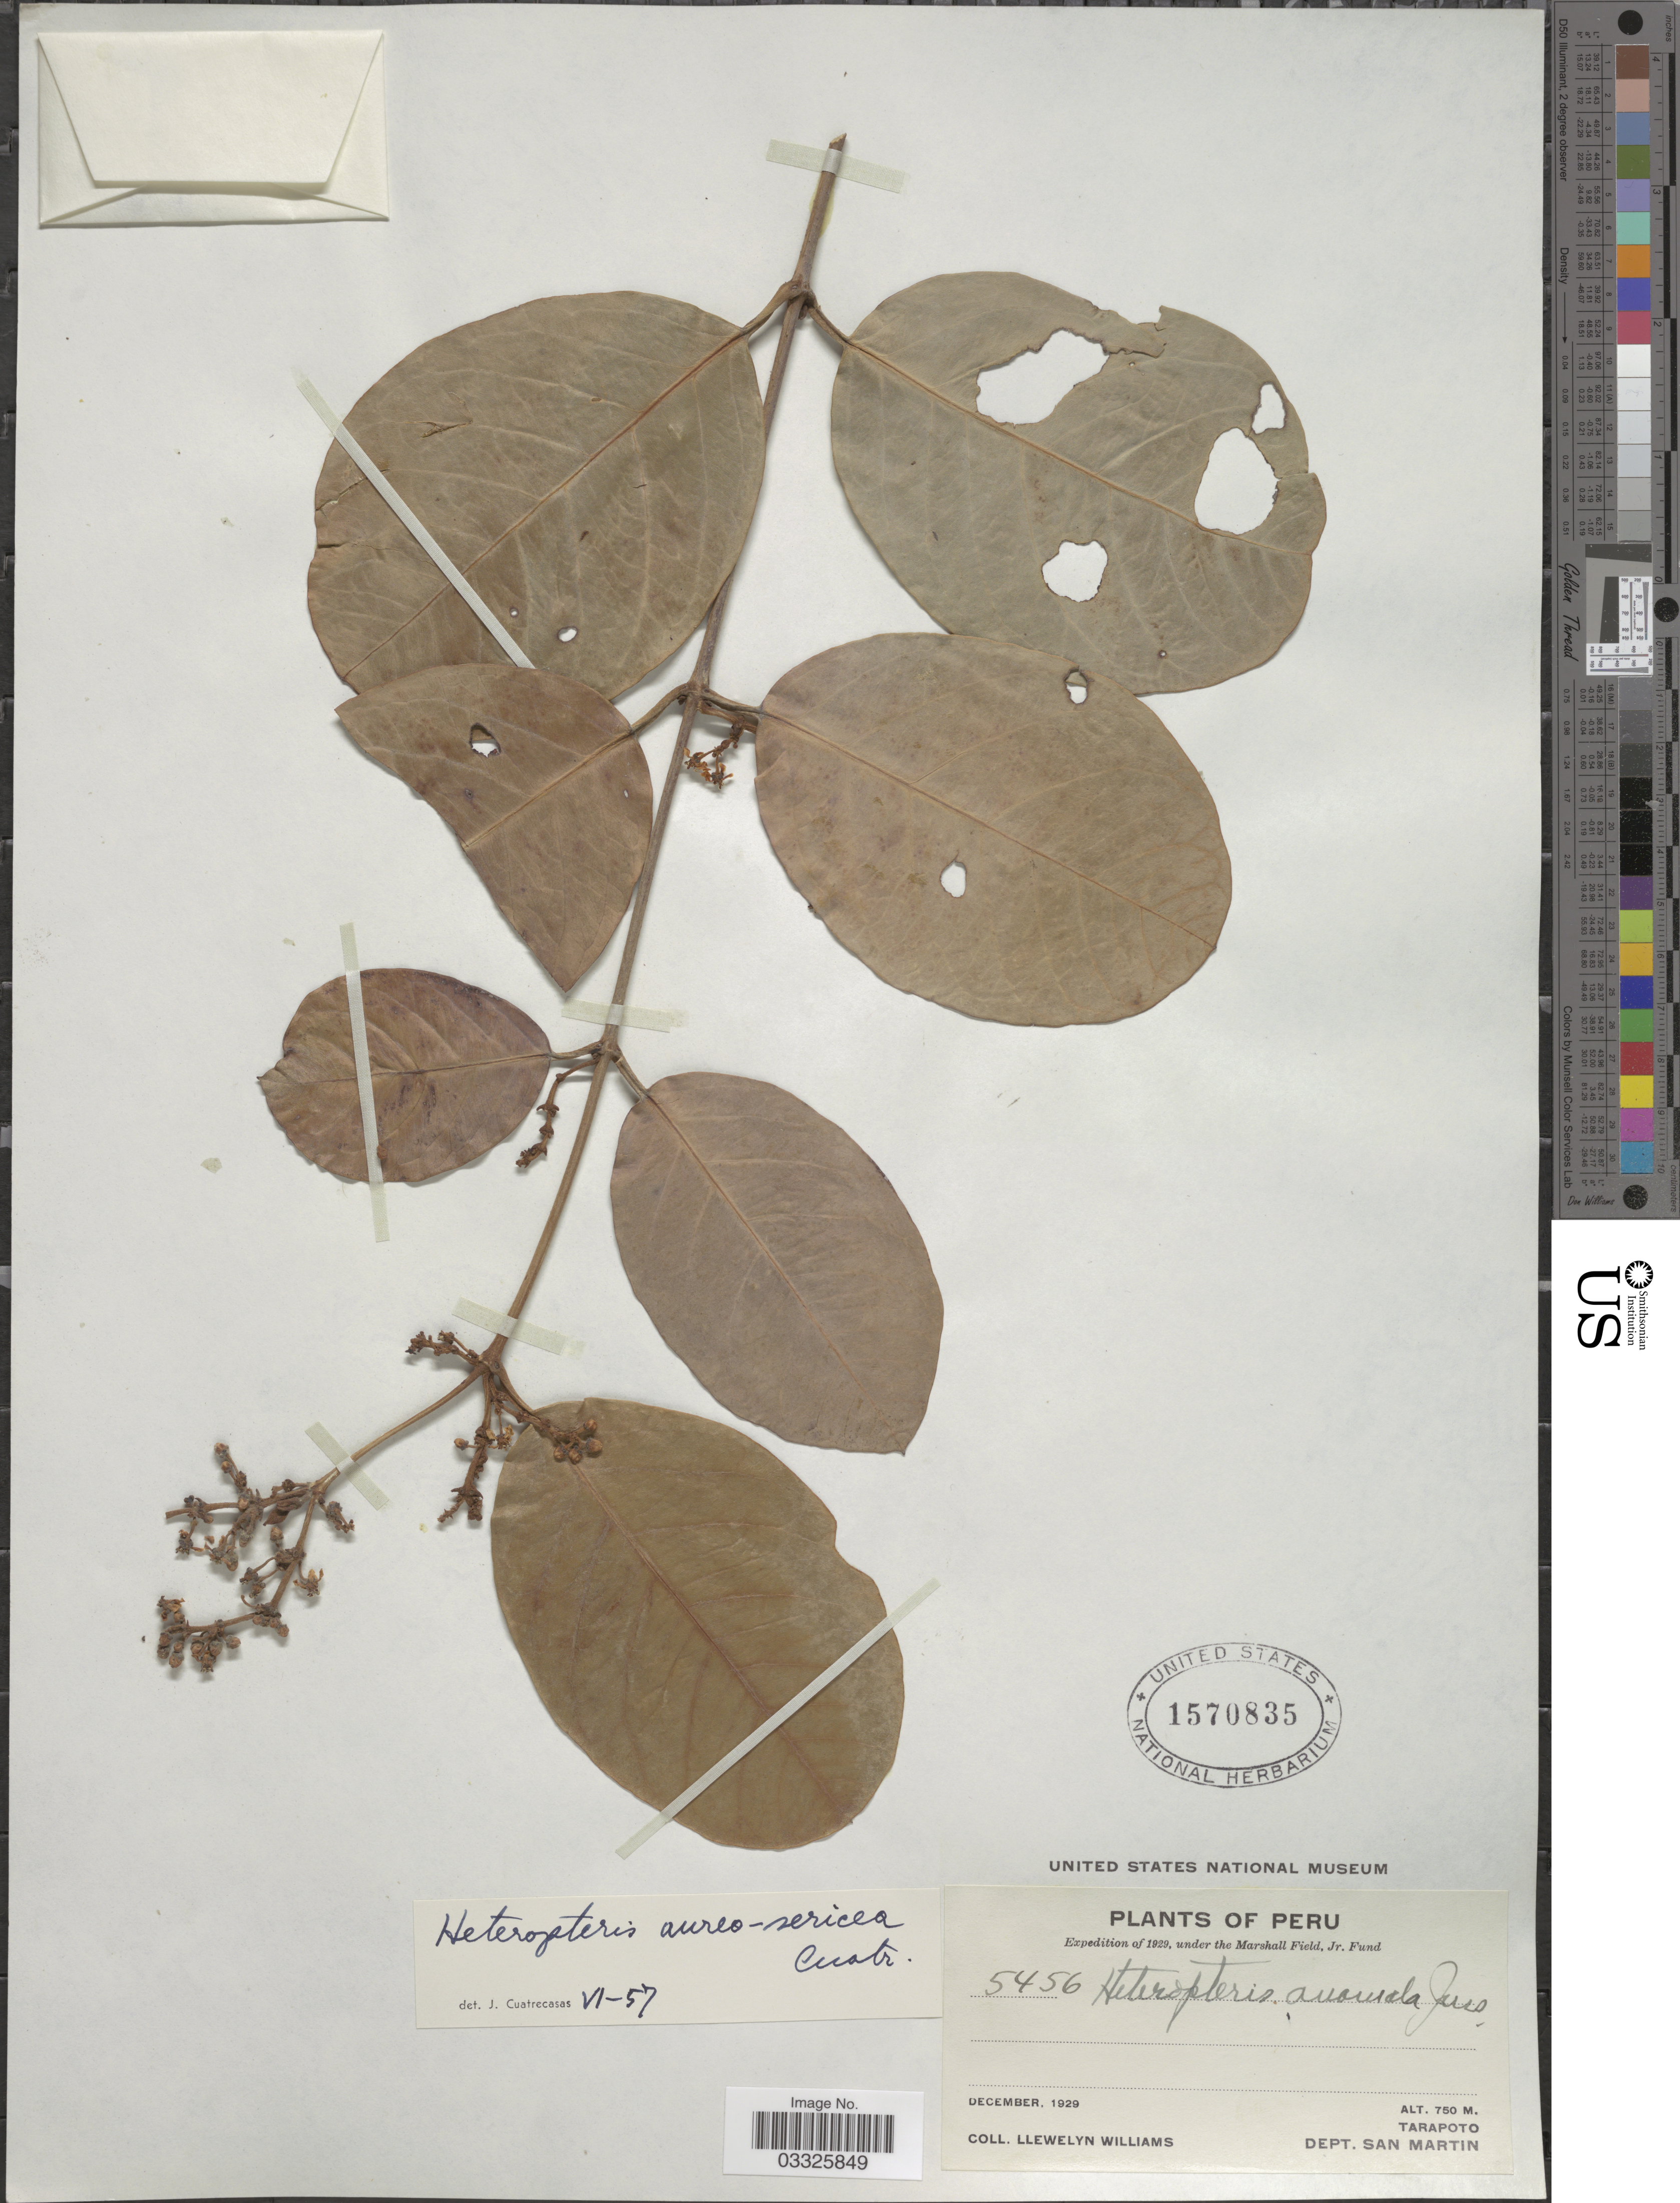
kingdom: Plantae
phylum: Tracheophyta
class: Magnoliopsida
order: Malpighiales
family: Malpighiaceae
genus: Heteropterys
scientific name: Heteropterys aureo-sericea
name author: Cuatrec.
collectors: Ll. Williams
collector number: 5456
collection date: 1929-12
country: Peru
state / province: San Martín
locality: Tarapoto. Dept. San Martin.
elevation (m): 750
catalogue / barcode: US 1570835